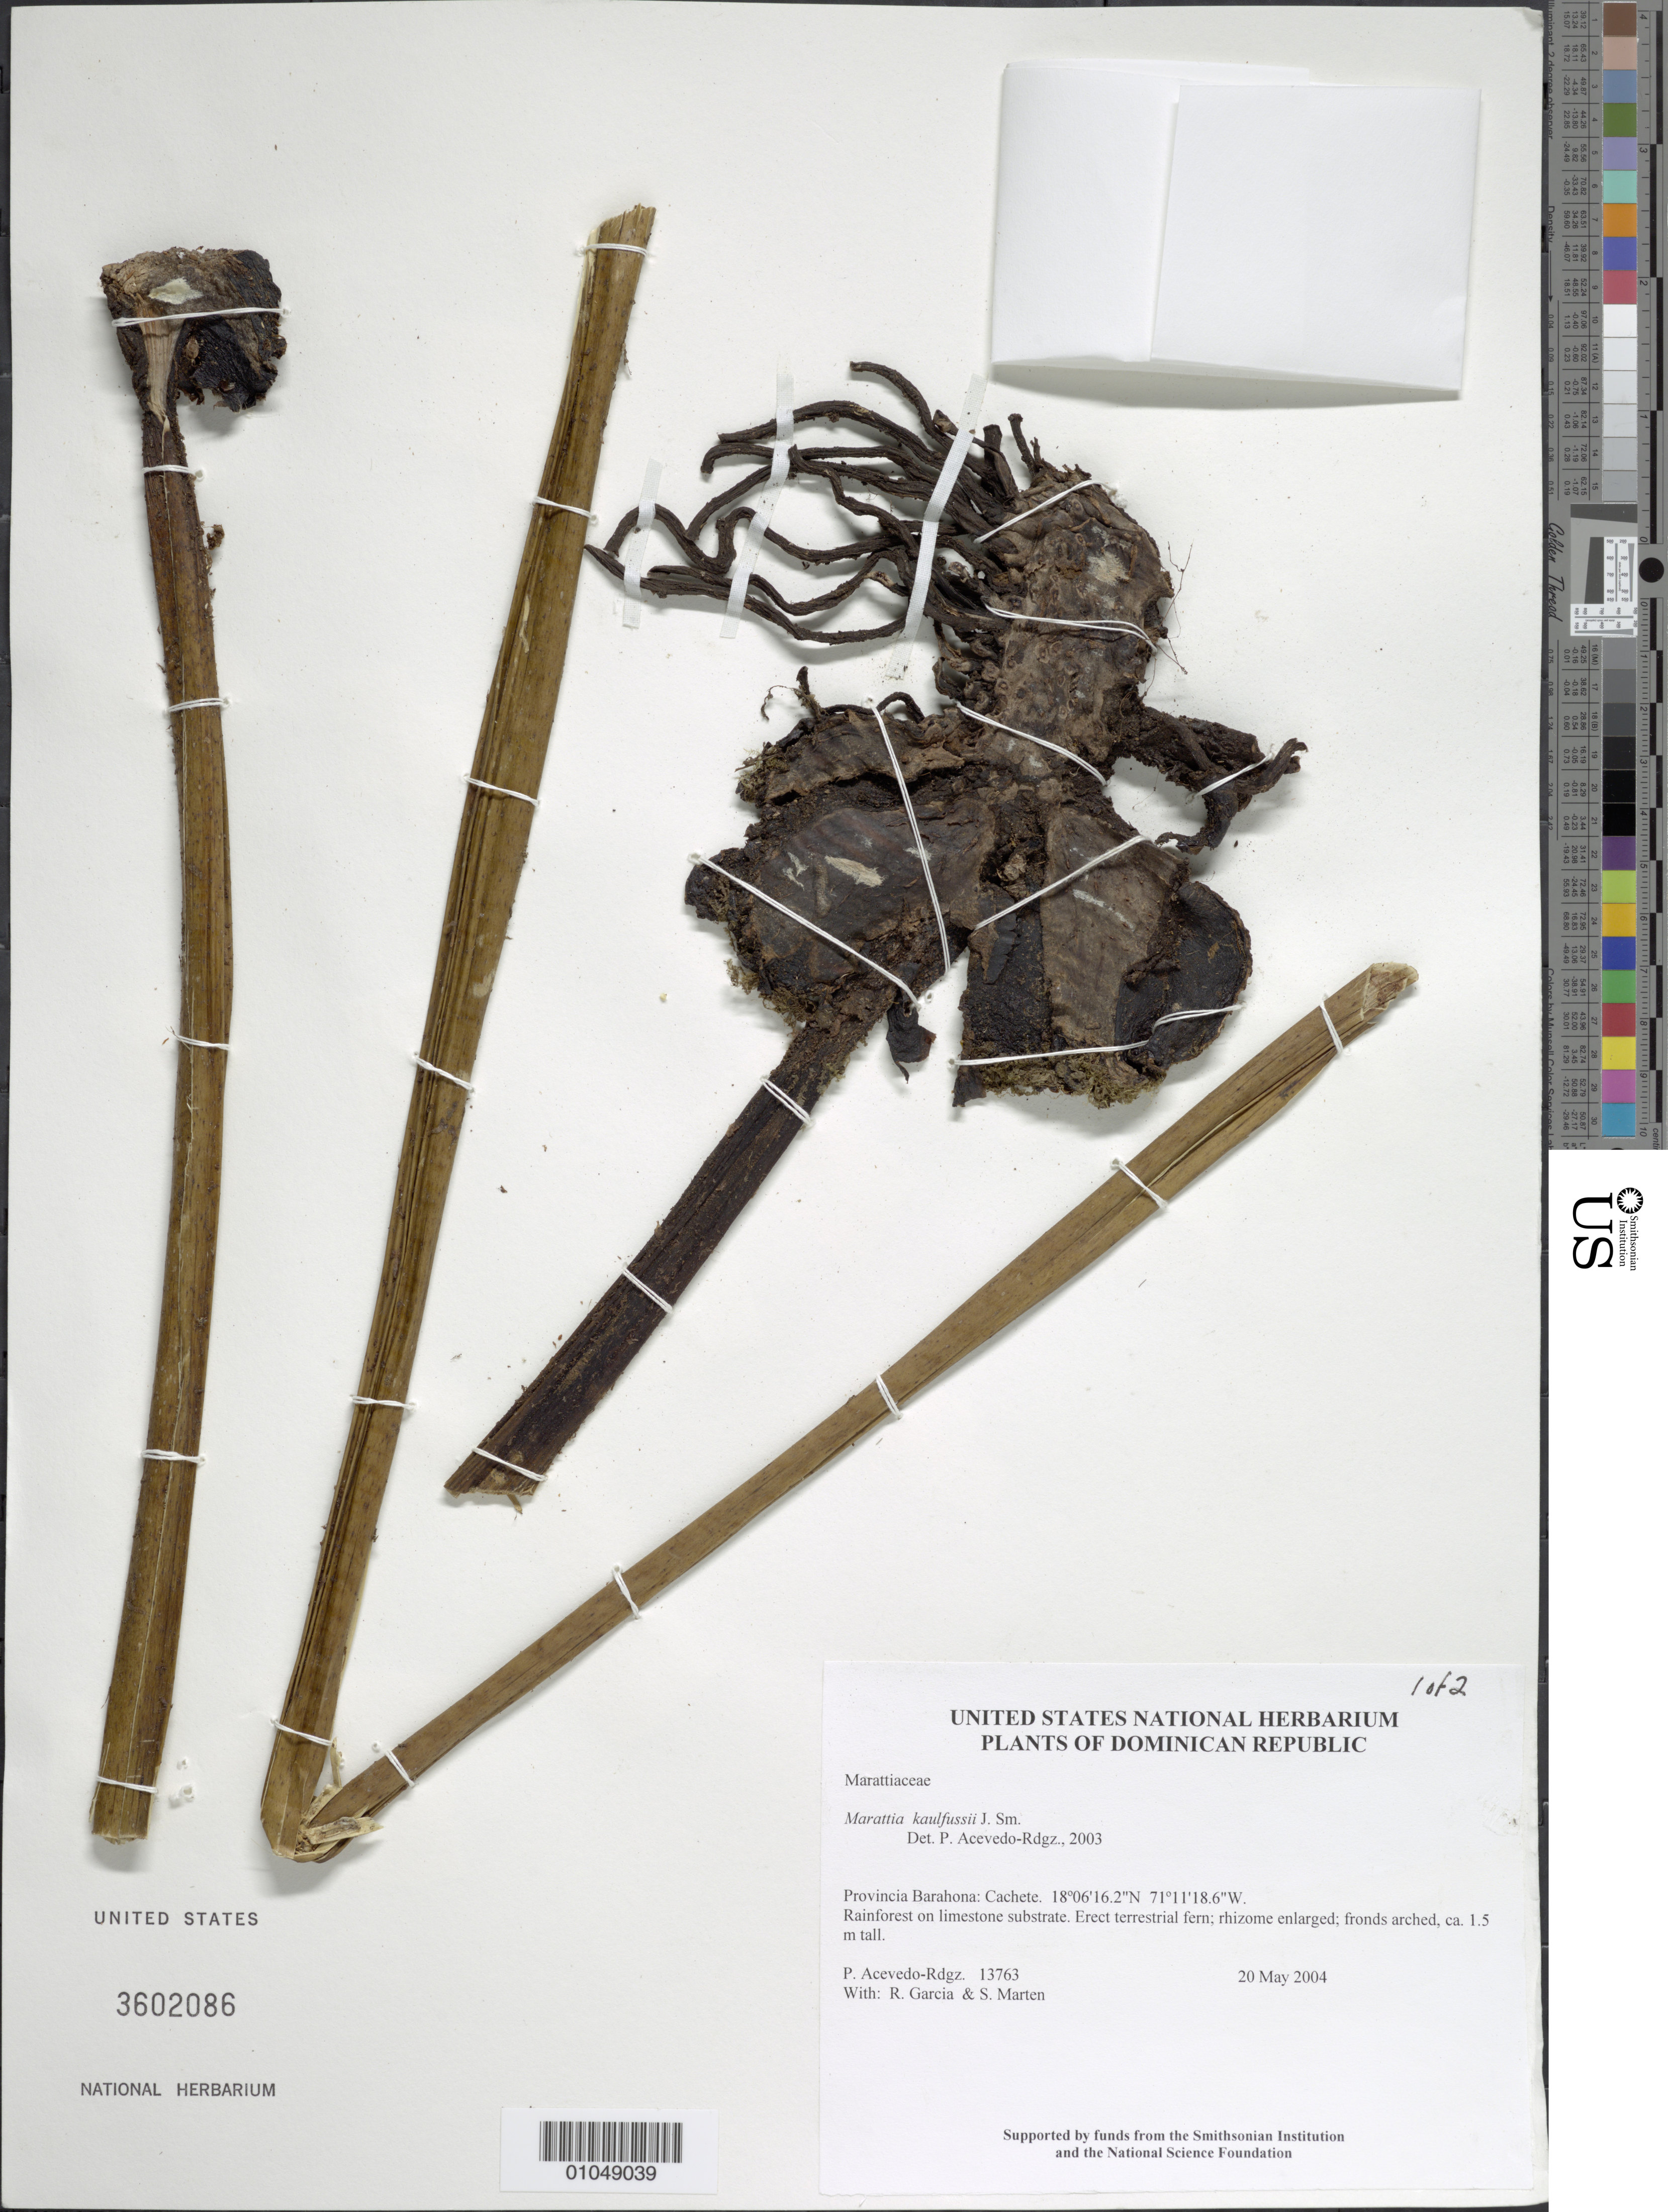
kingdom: Plantae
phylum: Tracheophyta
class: Polypodiopsida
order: Marattiales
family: Marattiaceae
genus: Marattia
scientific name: Marattia laevis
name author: Sm.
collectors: P. Acevedo-Rodr., R. G. García & S. Marten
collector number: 13763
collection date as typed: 20 May 2004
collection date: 2004-05-20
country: Dominican Republic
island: Hispaniola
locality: Provincia Barahona: Cachete.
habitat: Rainforest on limestone substrate.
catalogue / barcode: US 3602086